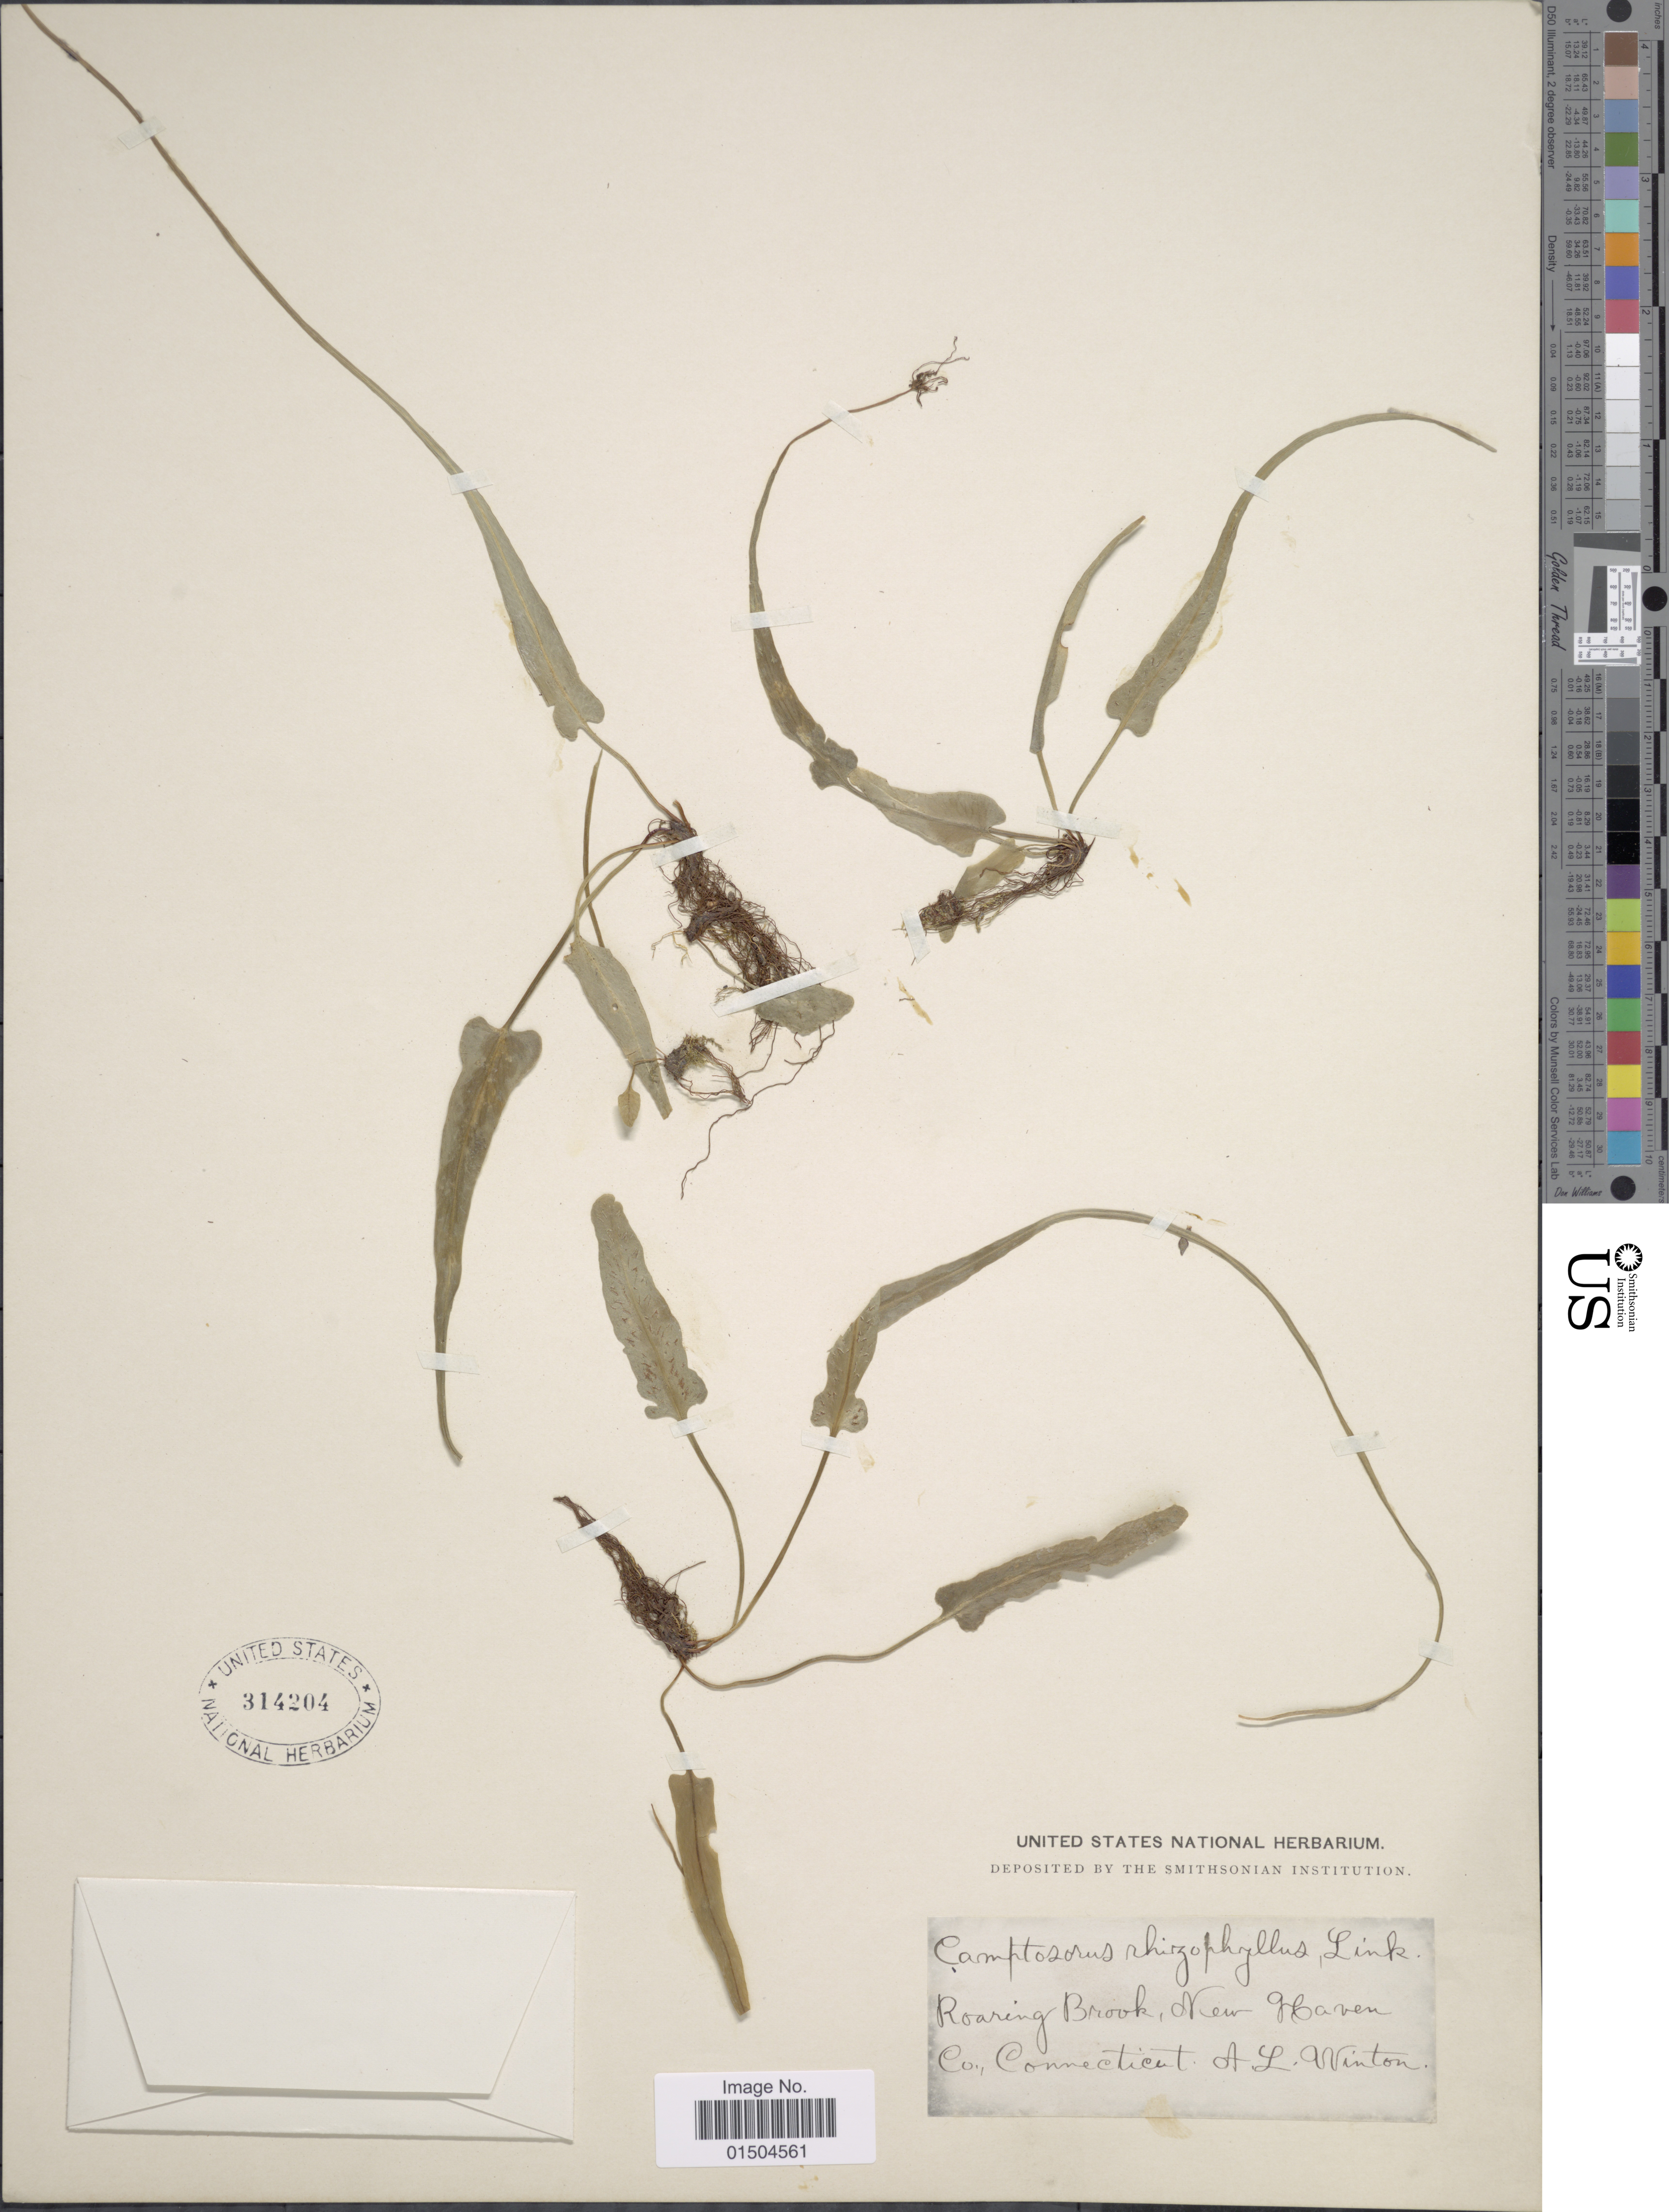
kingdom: Plantae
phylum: Tracheophyta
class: Polypodiopsida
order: Polypodiales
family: Aspleniaceae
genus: Asplenium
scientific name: Asplenium rhizophyllum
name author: L.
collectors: A. Winton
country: United States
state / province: Connecticut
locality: Roaring Brook, New Haven Co.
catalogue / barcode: US 314204